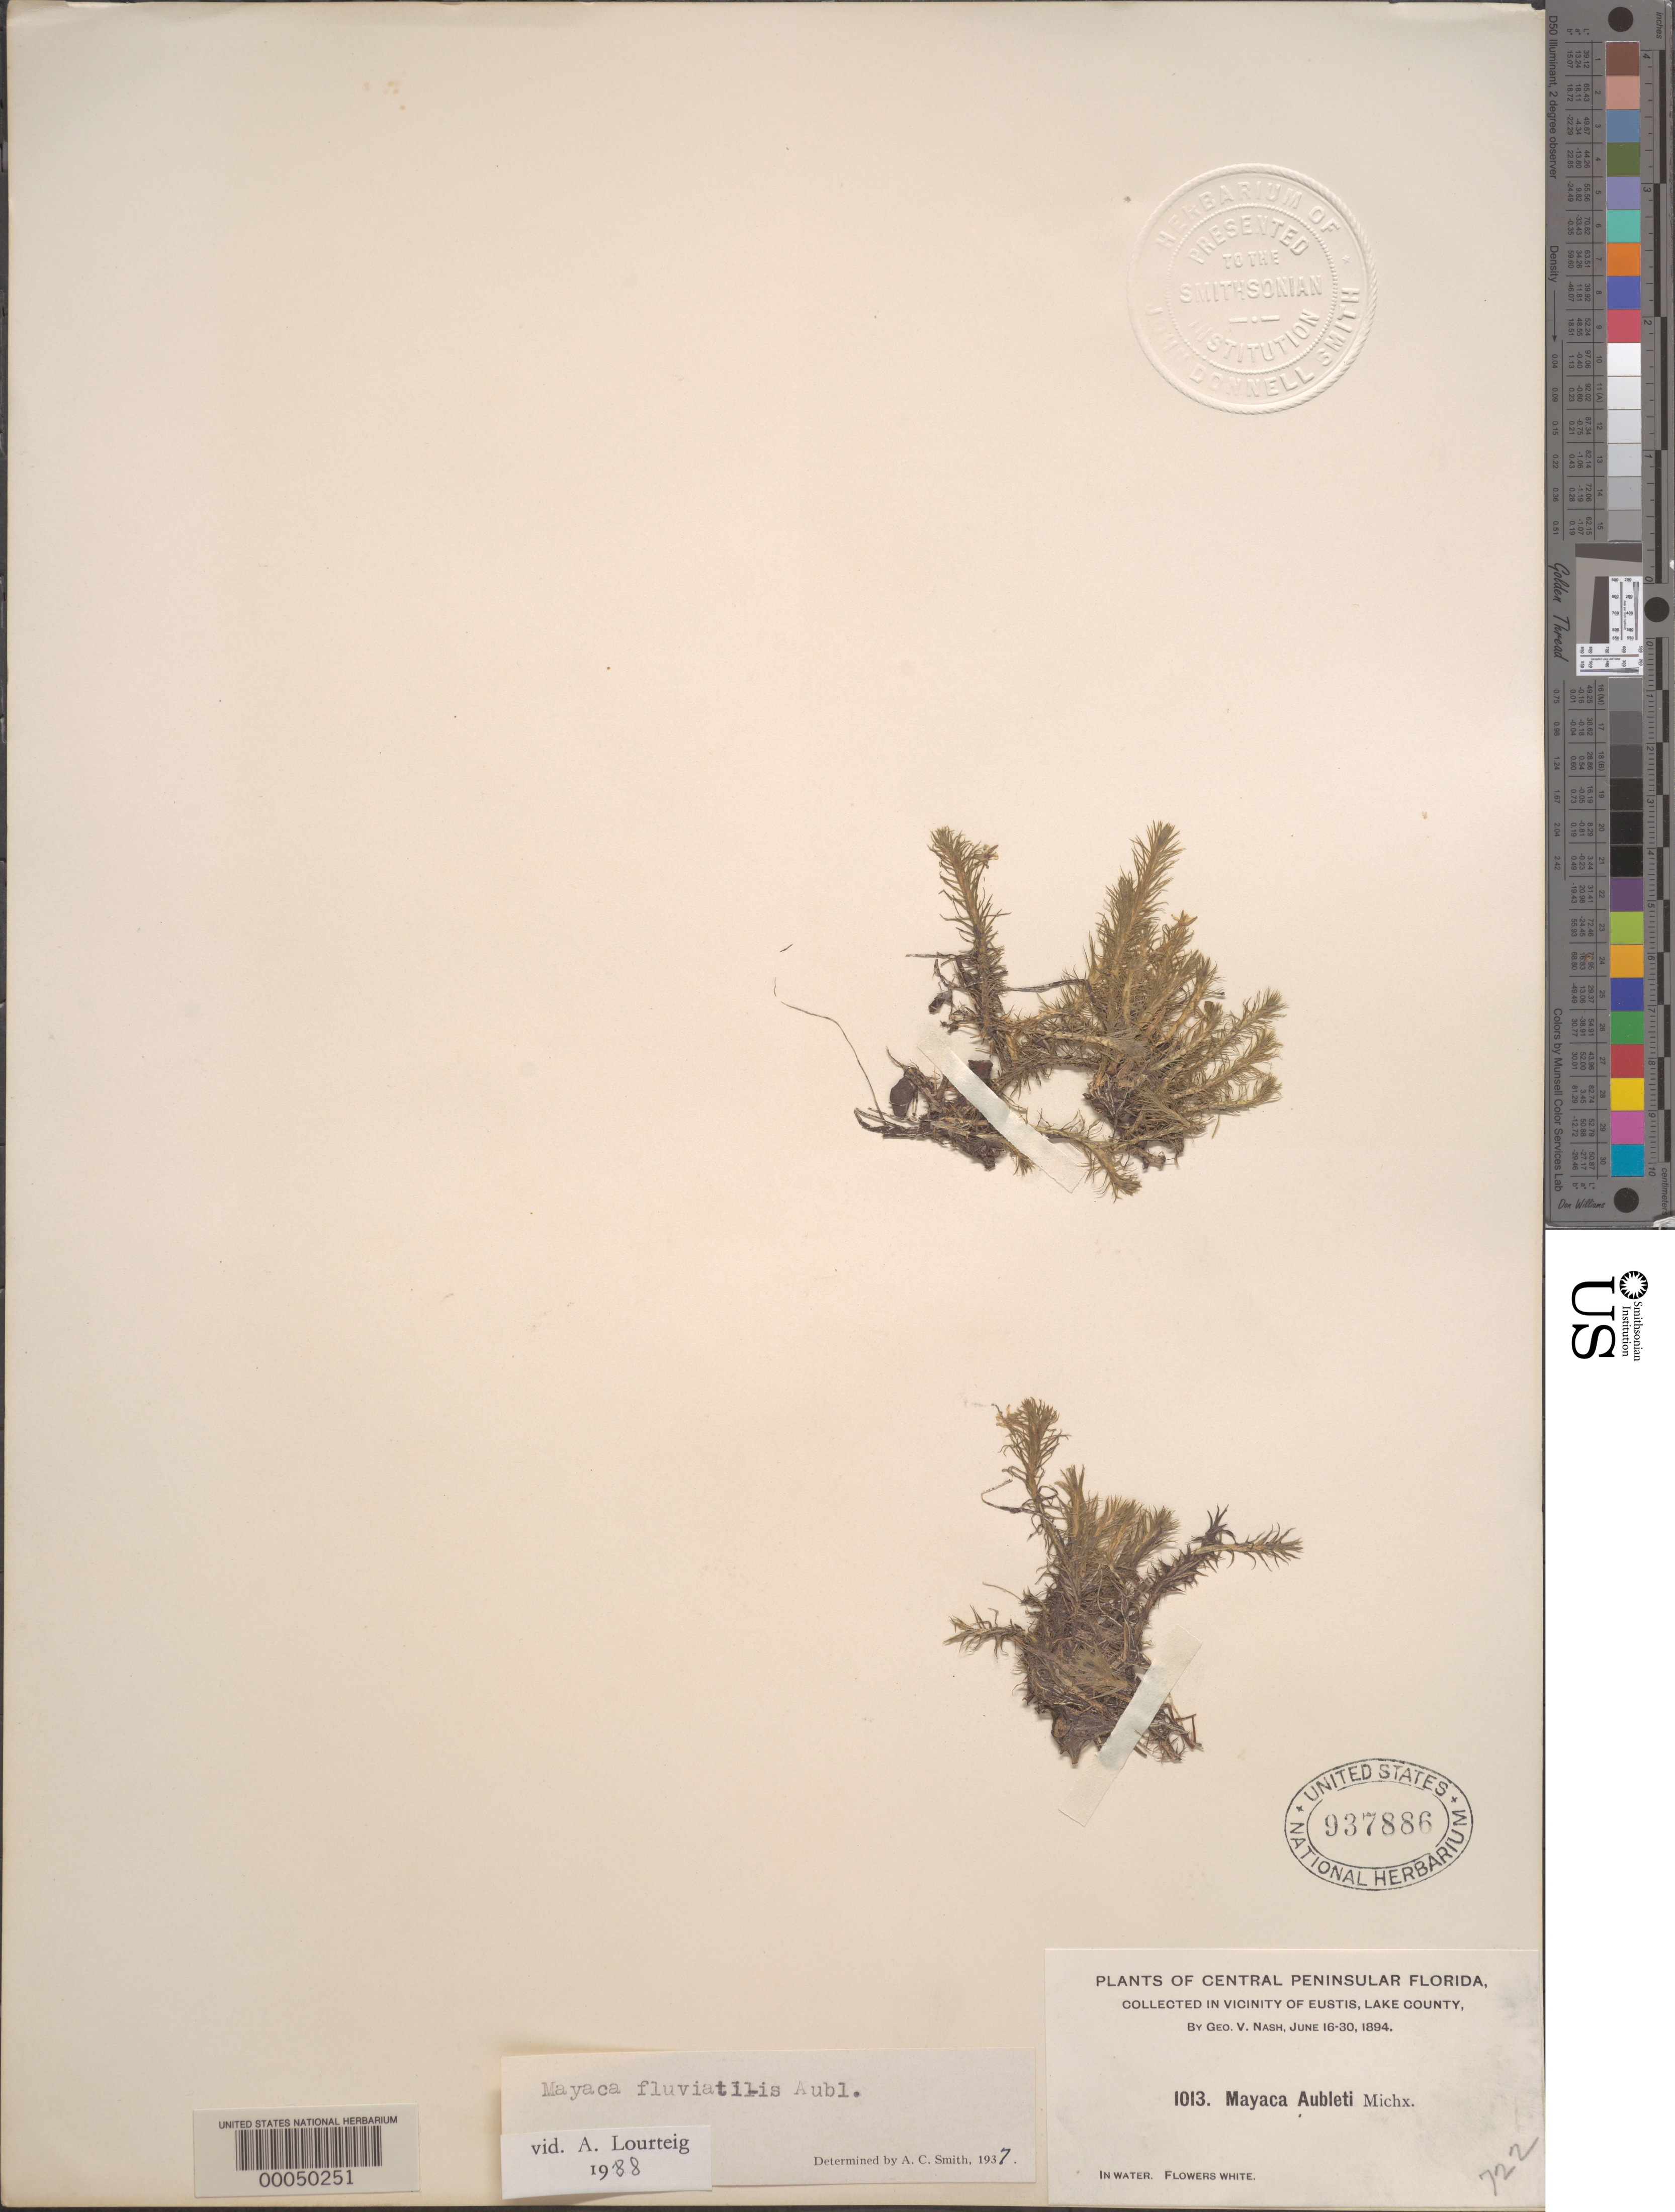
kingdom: Plantae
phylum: Tracheophyta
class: Liliopsida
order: Poales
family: Mayacaceae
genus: Mayaca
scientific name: Mayaca fluviatilis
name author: Aubl.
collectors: G. V. Nash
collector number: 1013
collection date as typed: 16 Jun 1894 to 30 Jun 1894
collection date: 1894-06-16/1894-06-30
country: United States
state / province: Florida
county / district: Lake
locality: Vicinity of eustis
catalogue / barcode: US 937886